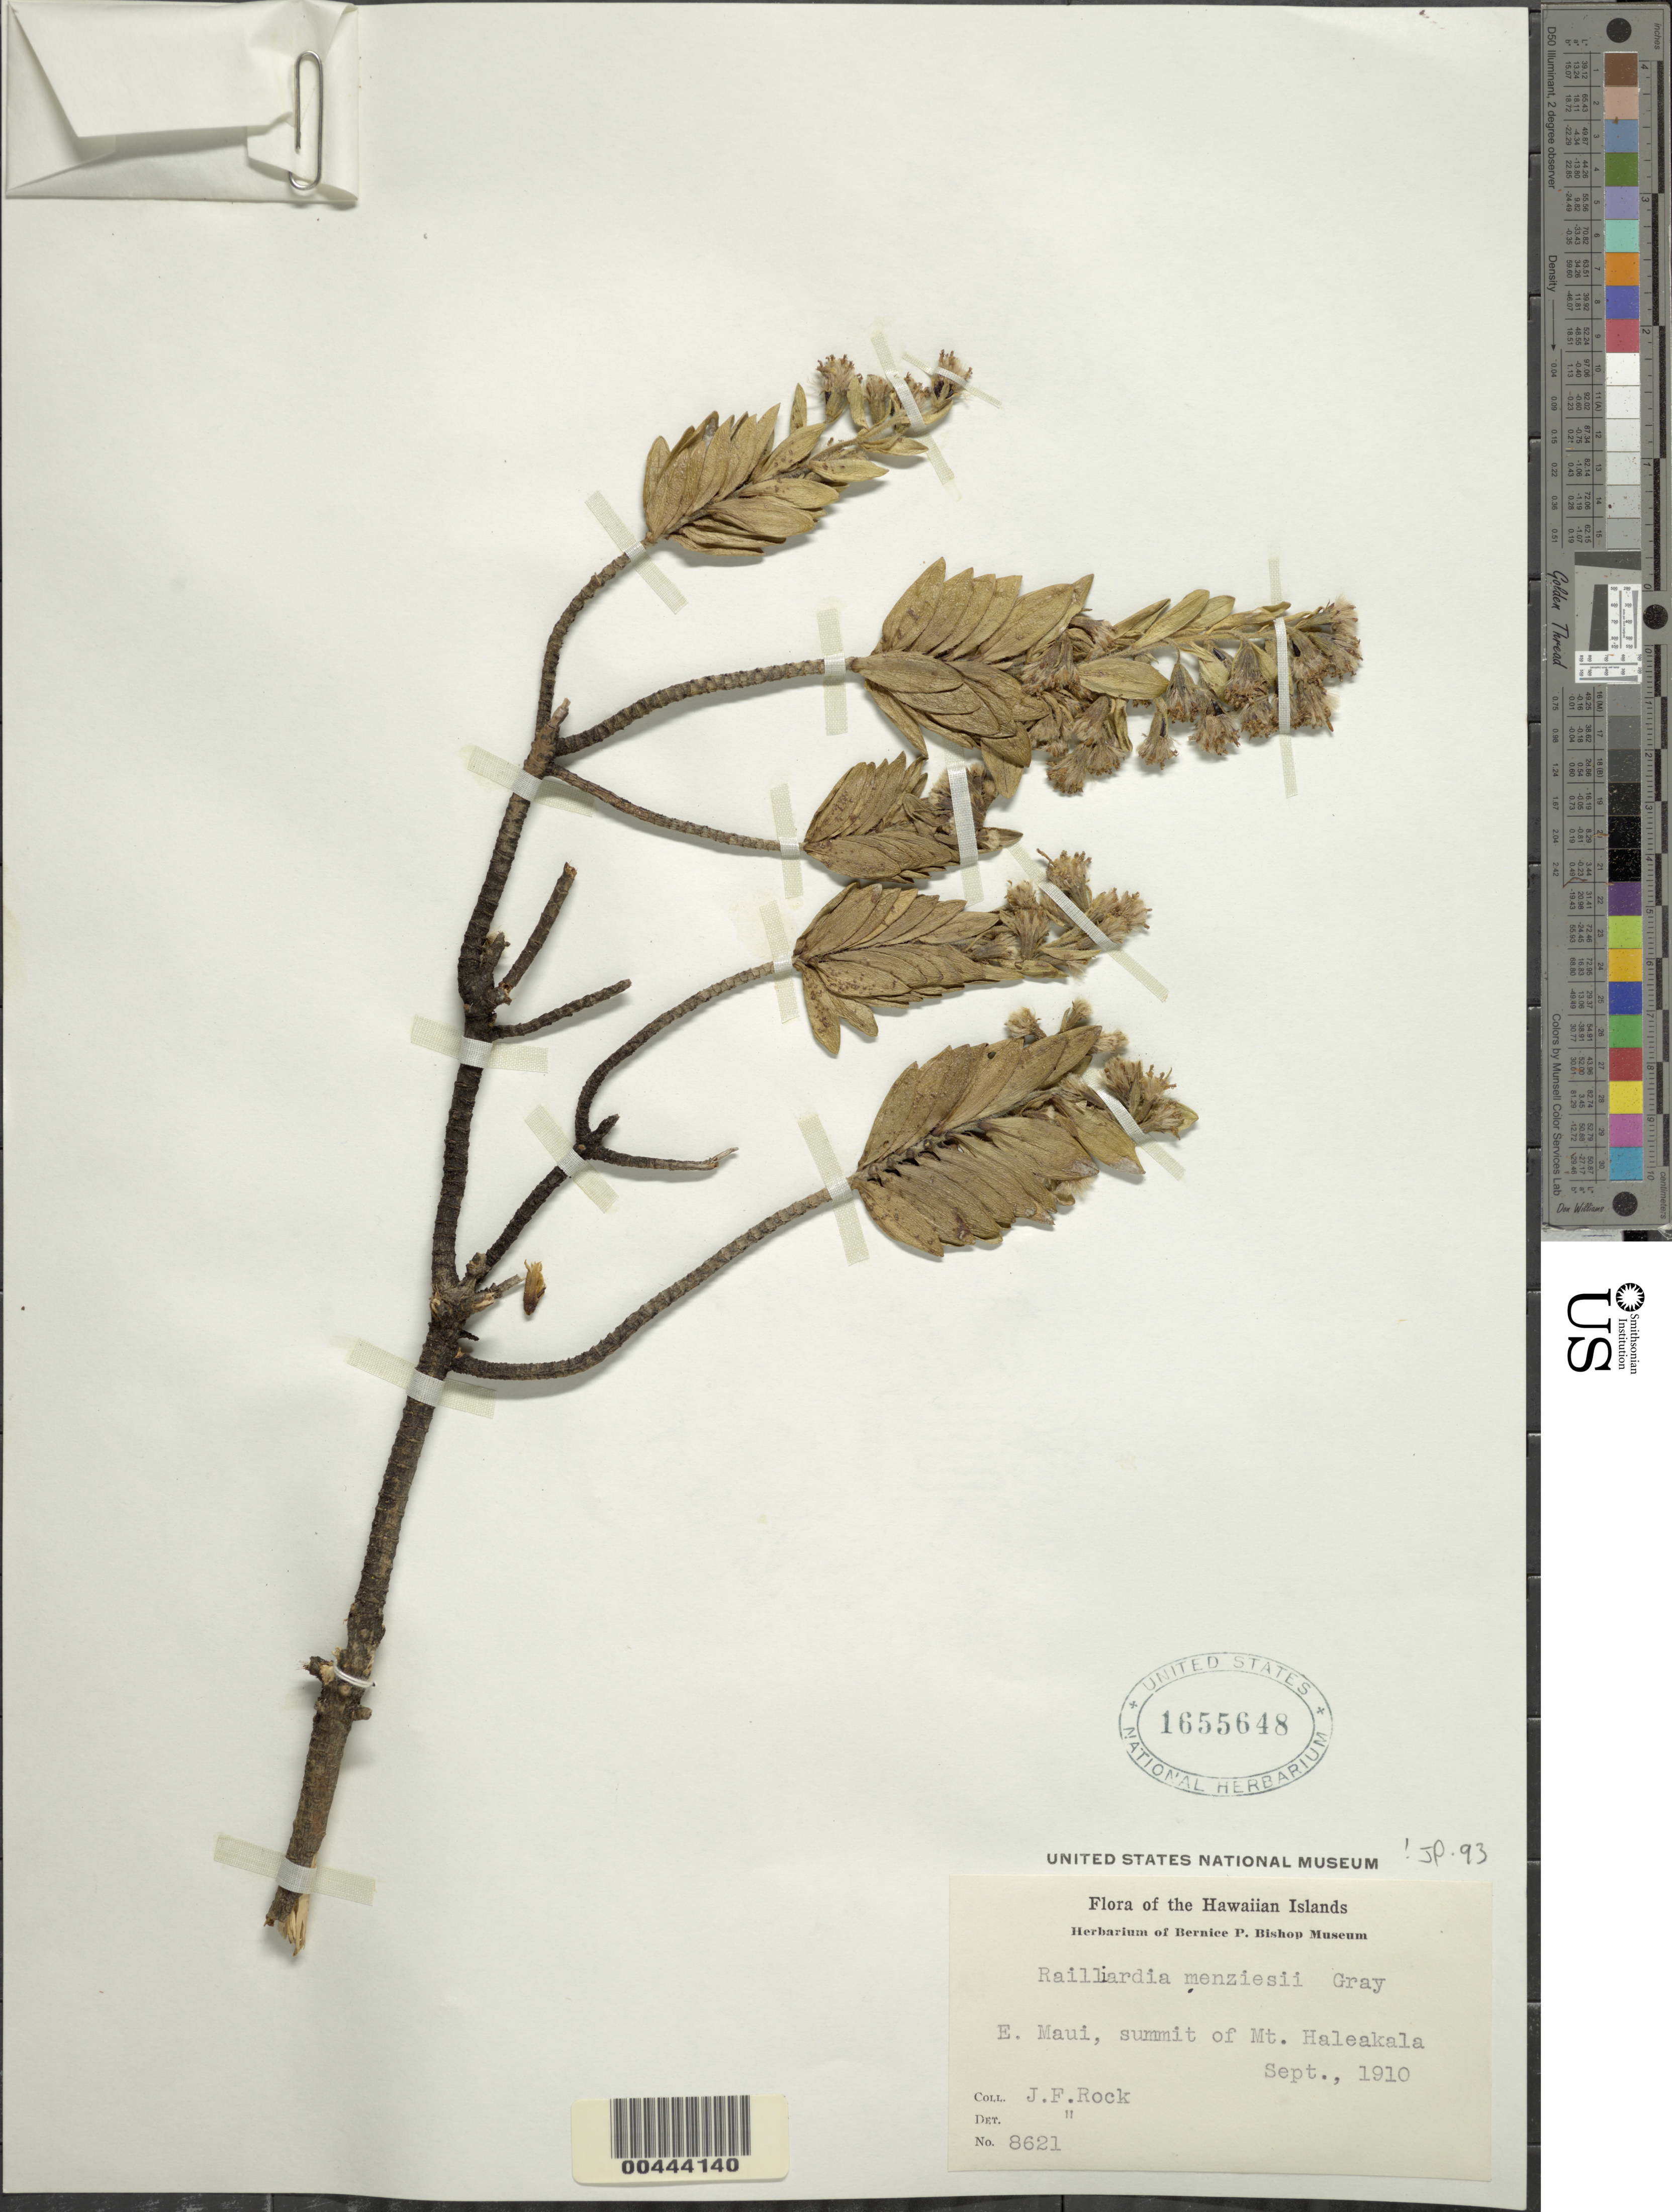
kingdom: Plantae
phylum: Tracheophyta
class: Magnoliopsida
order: Asterales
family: Asteraceae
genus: Dubautia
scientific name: Dubautia menziesii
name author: (A. Gray) D.D. Keck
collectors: J. F. Rock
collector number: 8621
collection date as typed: Sep 1910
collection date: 1910-09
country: United States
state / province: Hawaii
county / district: Maui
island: Maui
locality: E Maui, summit of Mount Haleakala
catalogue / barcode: US 1655648